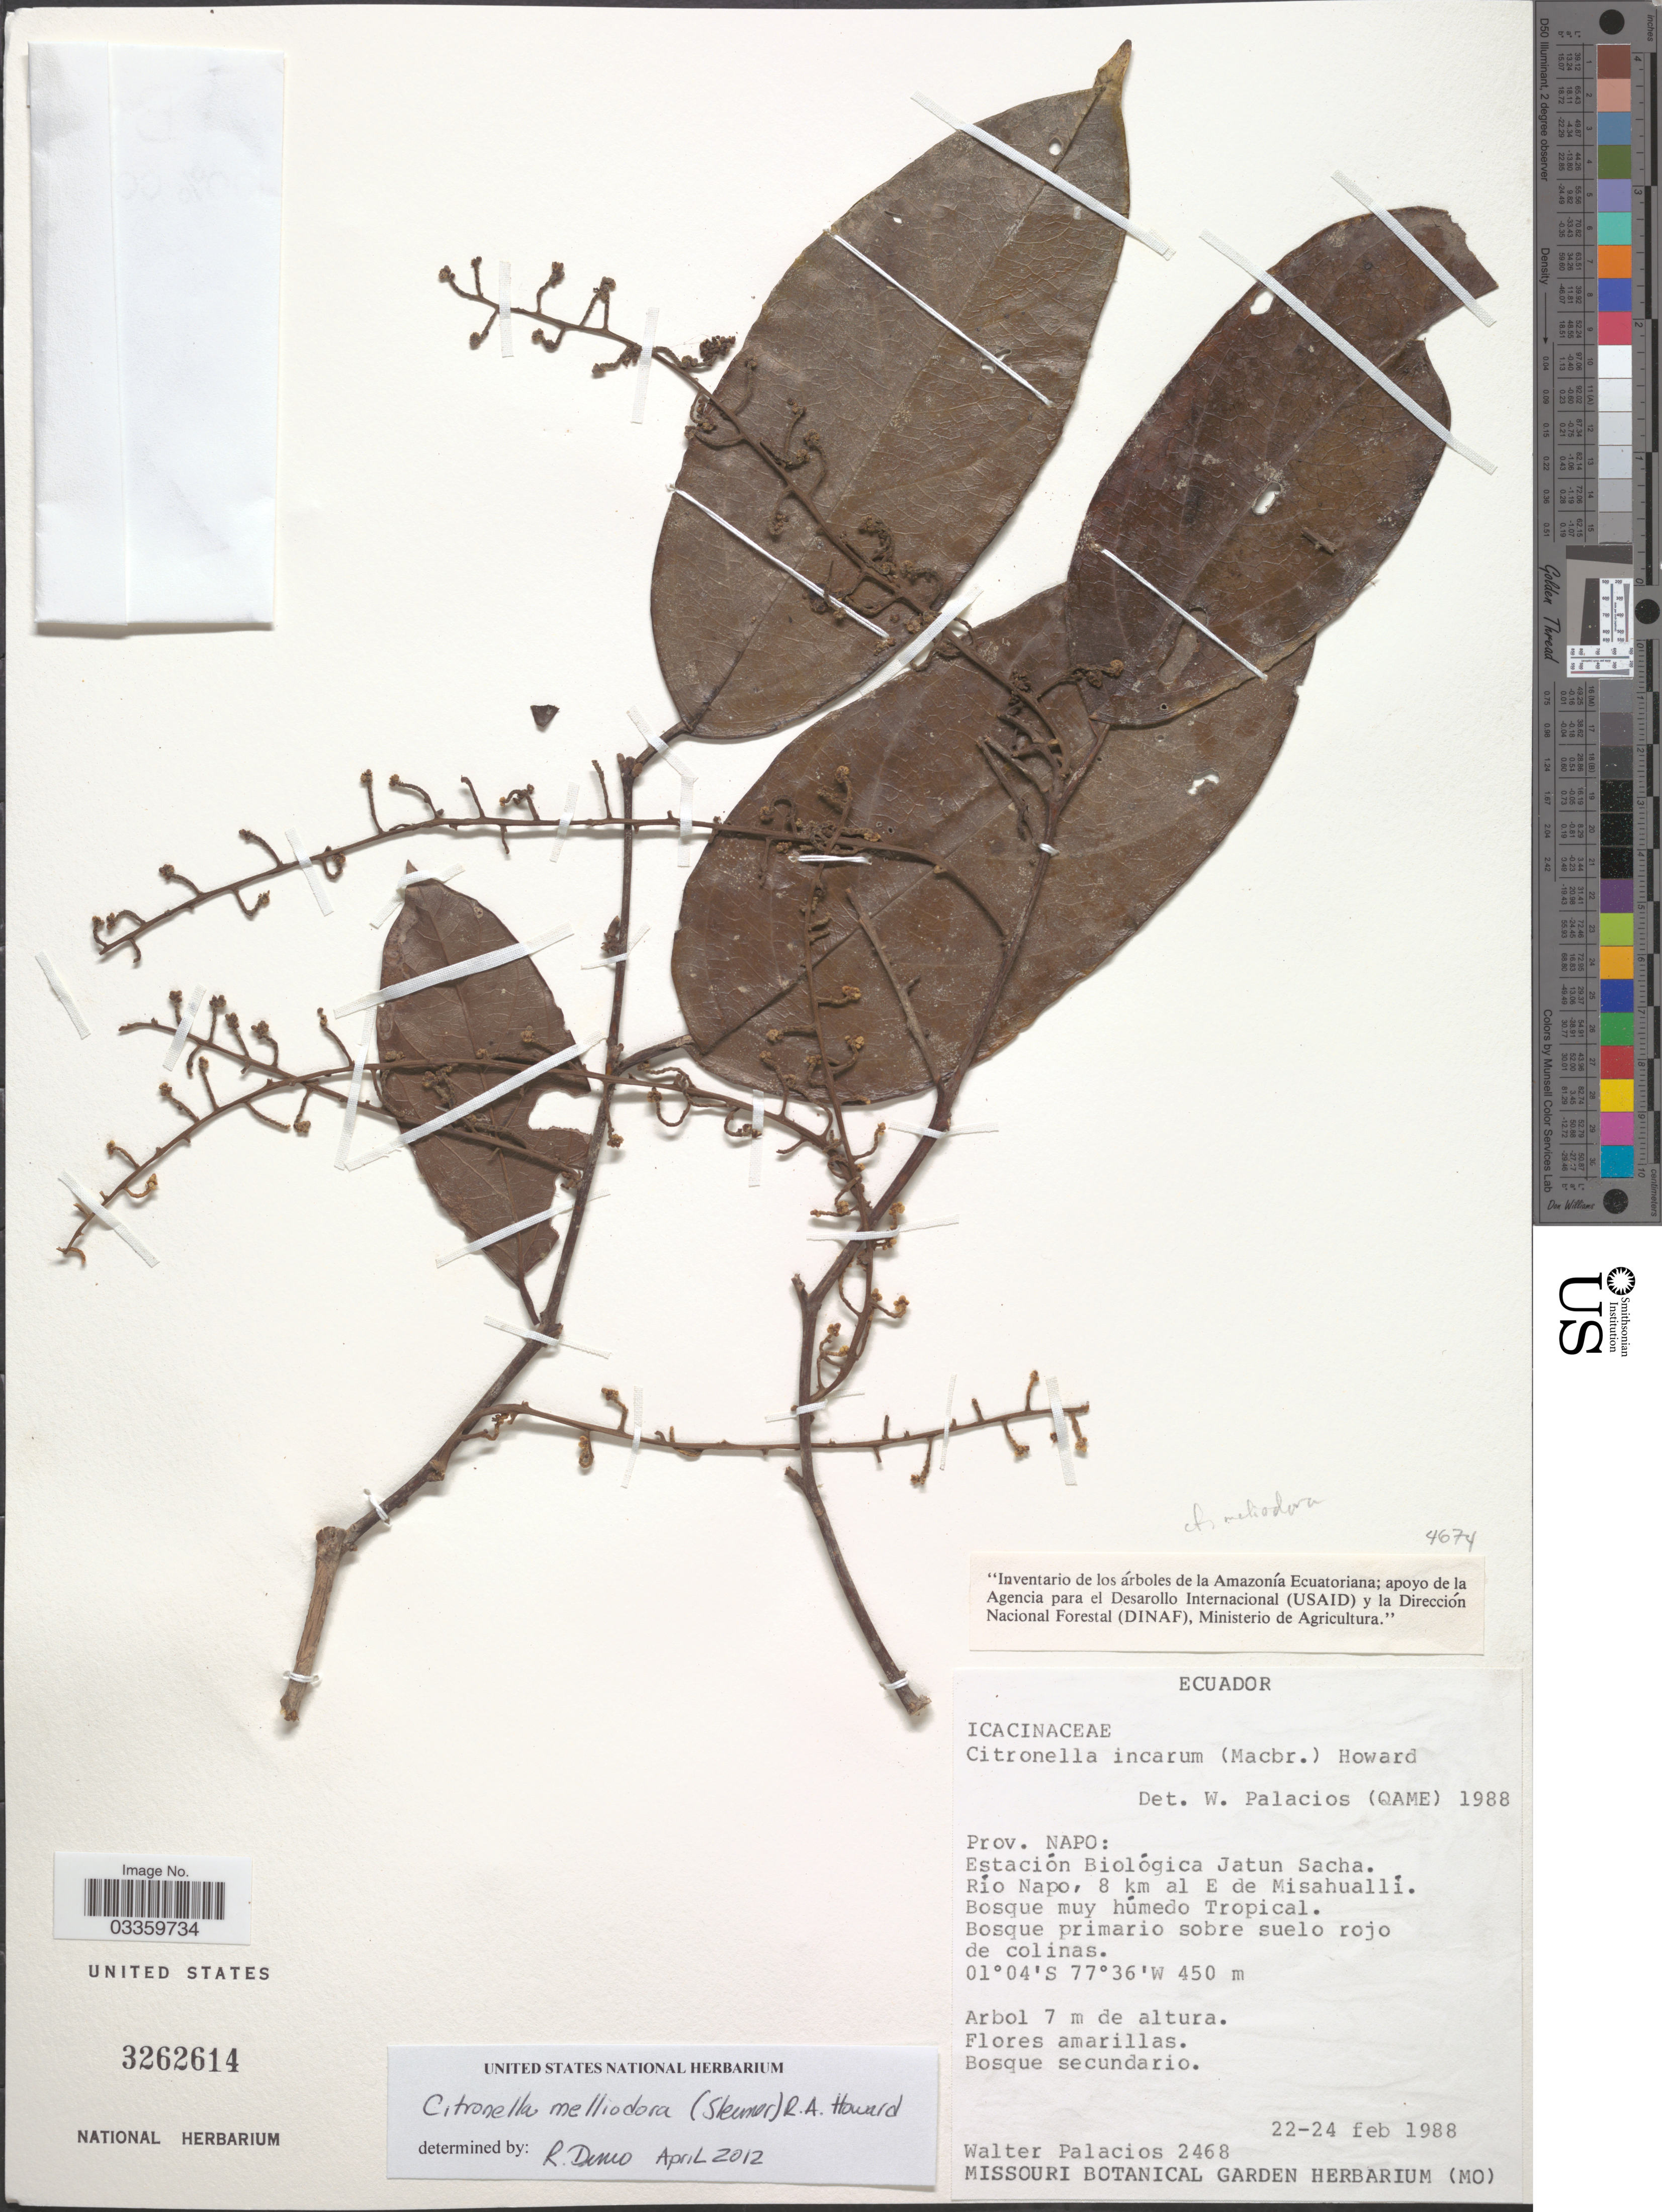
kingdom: Plantae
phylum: Tracheophyta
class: Magnoliopsida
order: Cardiopteridales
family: Cardiopteridaceae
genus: Citronella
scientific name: Citronella melliodora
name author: (Sleumer) R.A. Howard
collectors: W. Palacios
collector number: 2468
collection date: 1988-02-22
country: Ecuador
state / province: Napo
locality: Estación Biológica Jatun Sacha. Río Napo, 8 km al E de Misahuallí.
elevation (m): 450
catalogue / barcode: US 3262614